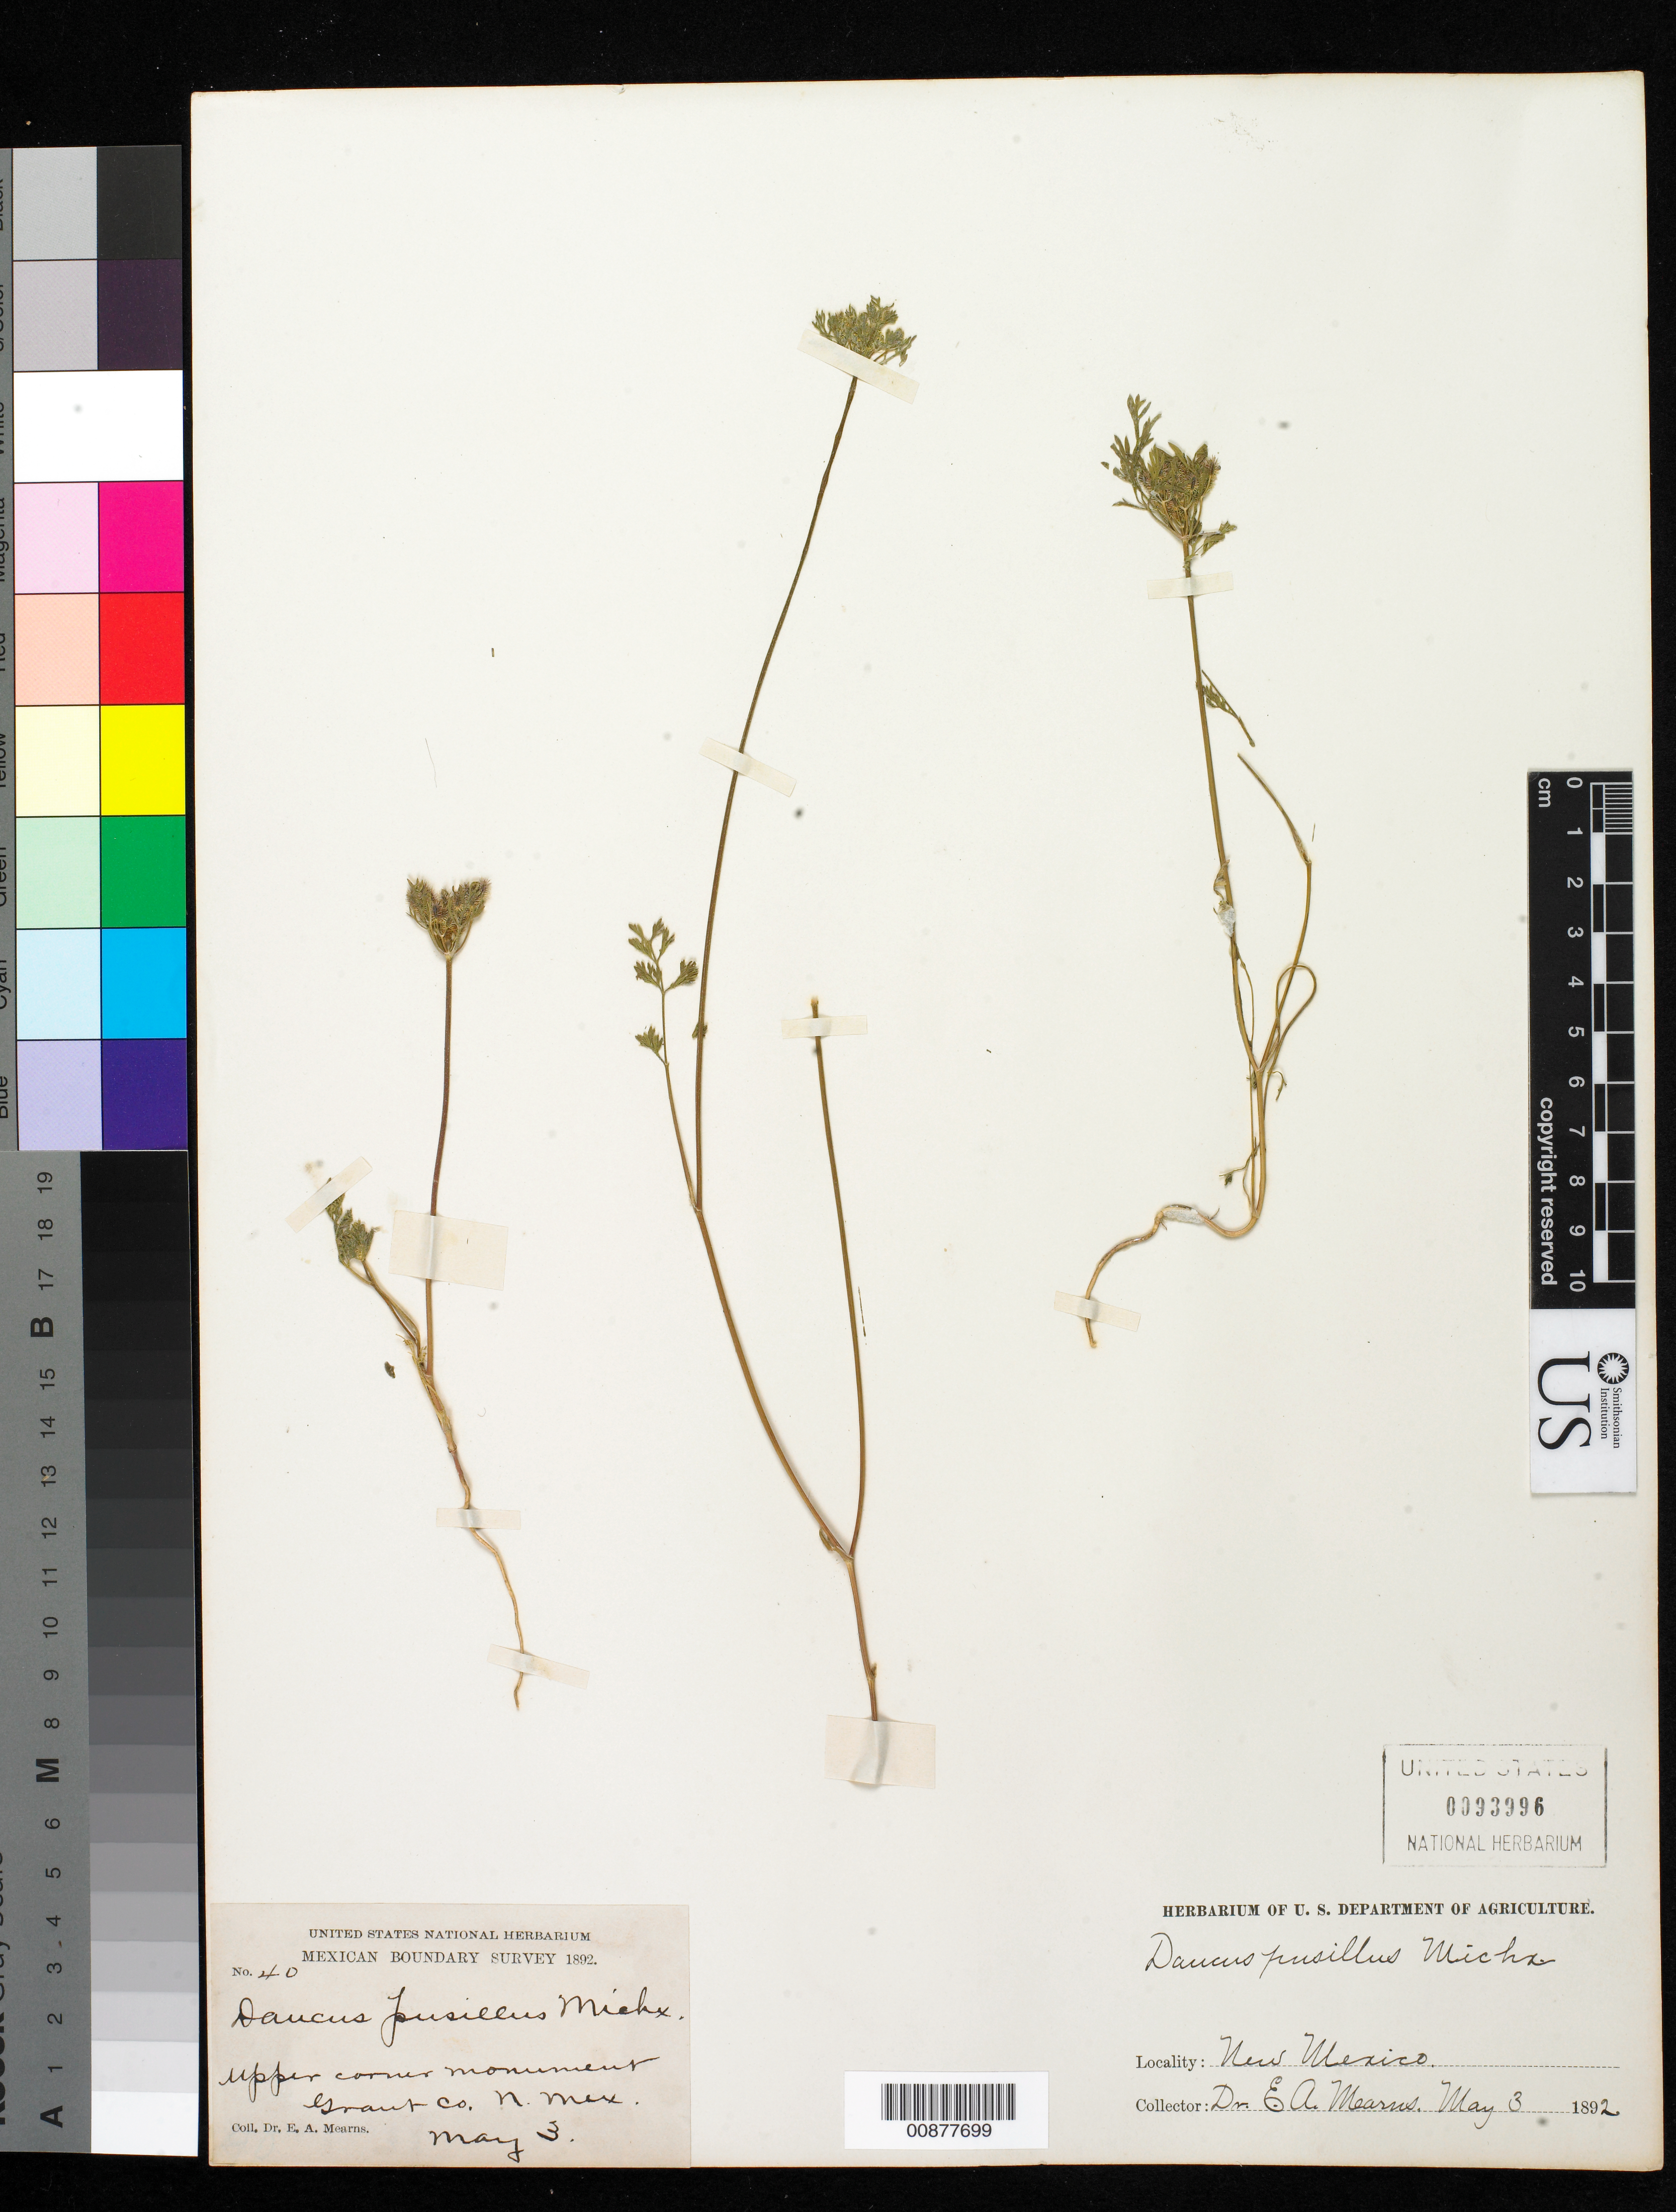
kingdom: Plantae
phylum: Tracheophyta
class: Magnoliopsida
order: Apiales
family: Apiaceae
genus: Daucus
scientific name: Daucus pusillus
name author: Michx.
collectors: E. A. Mearns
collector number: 40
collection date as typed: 03 May 1892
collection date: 1892-05-03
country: United States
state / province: New Mexico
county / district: Grant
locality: Upper corner monument, Grant County, New Mexico.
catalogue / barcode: US 93996